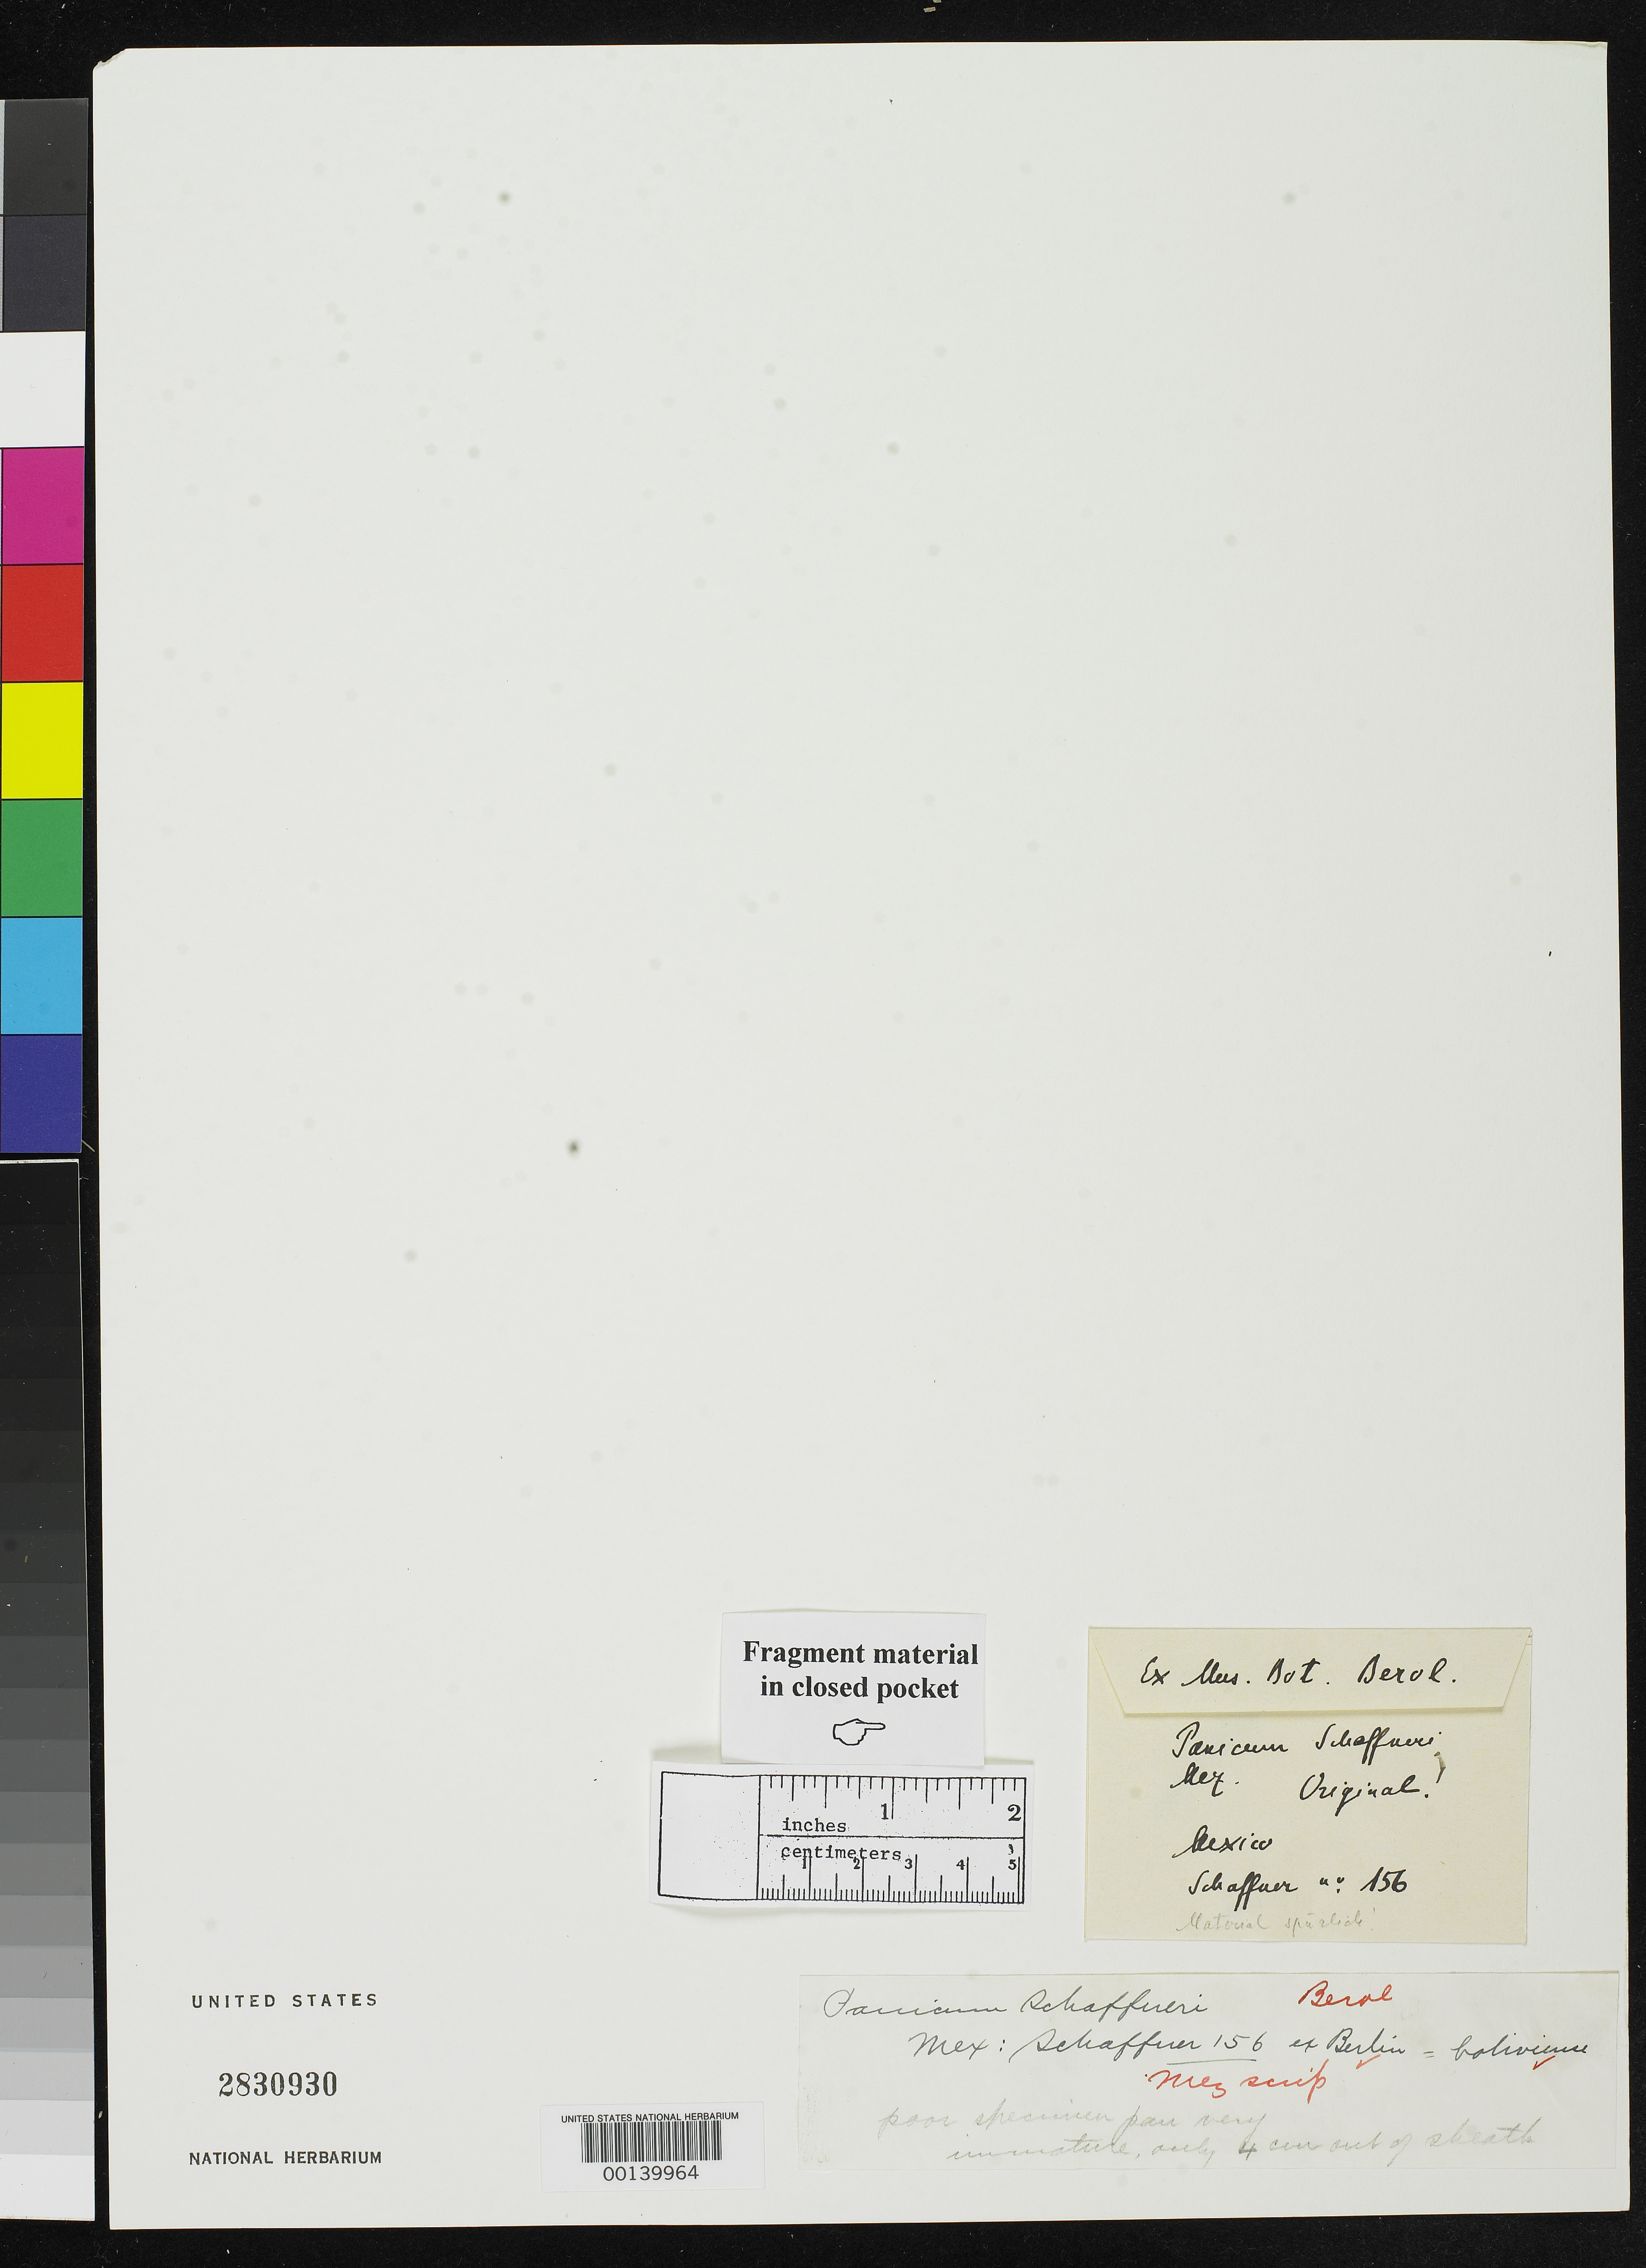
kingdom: Plantae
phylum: Tracheophyta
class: Liliopsida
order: Poales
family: Poaceae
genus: Panicum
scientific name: Panicum schaffneri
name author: Mez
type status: Type Fragment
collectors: J. G. Schaffner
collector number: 156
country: Mexico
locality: E of Monserrat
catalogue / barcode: US 2830930